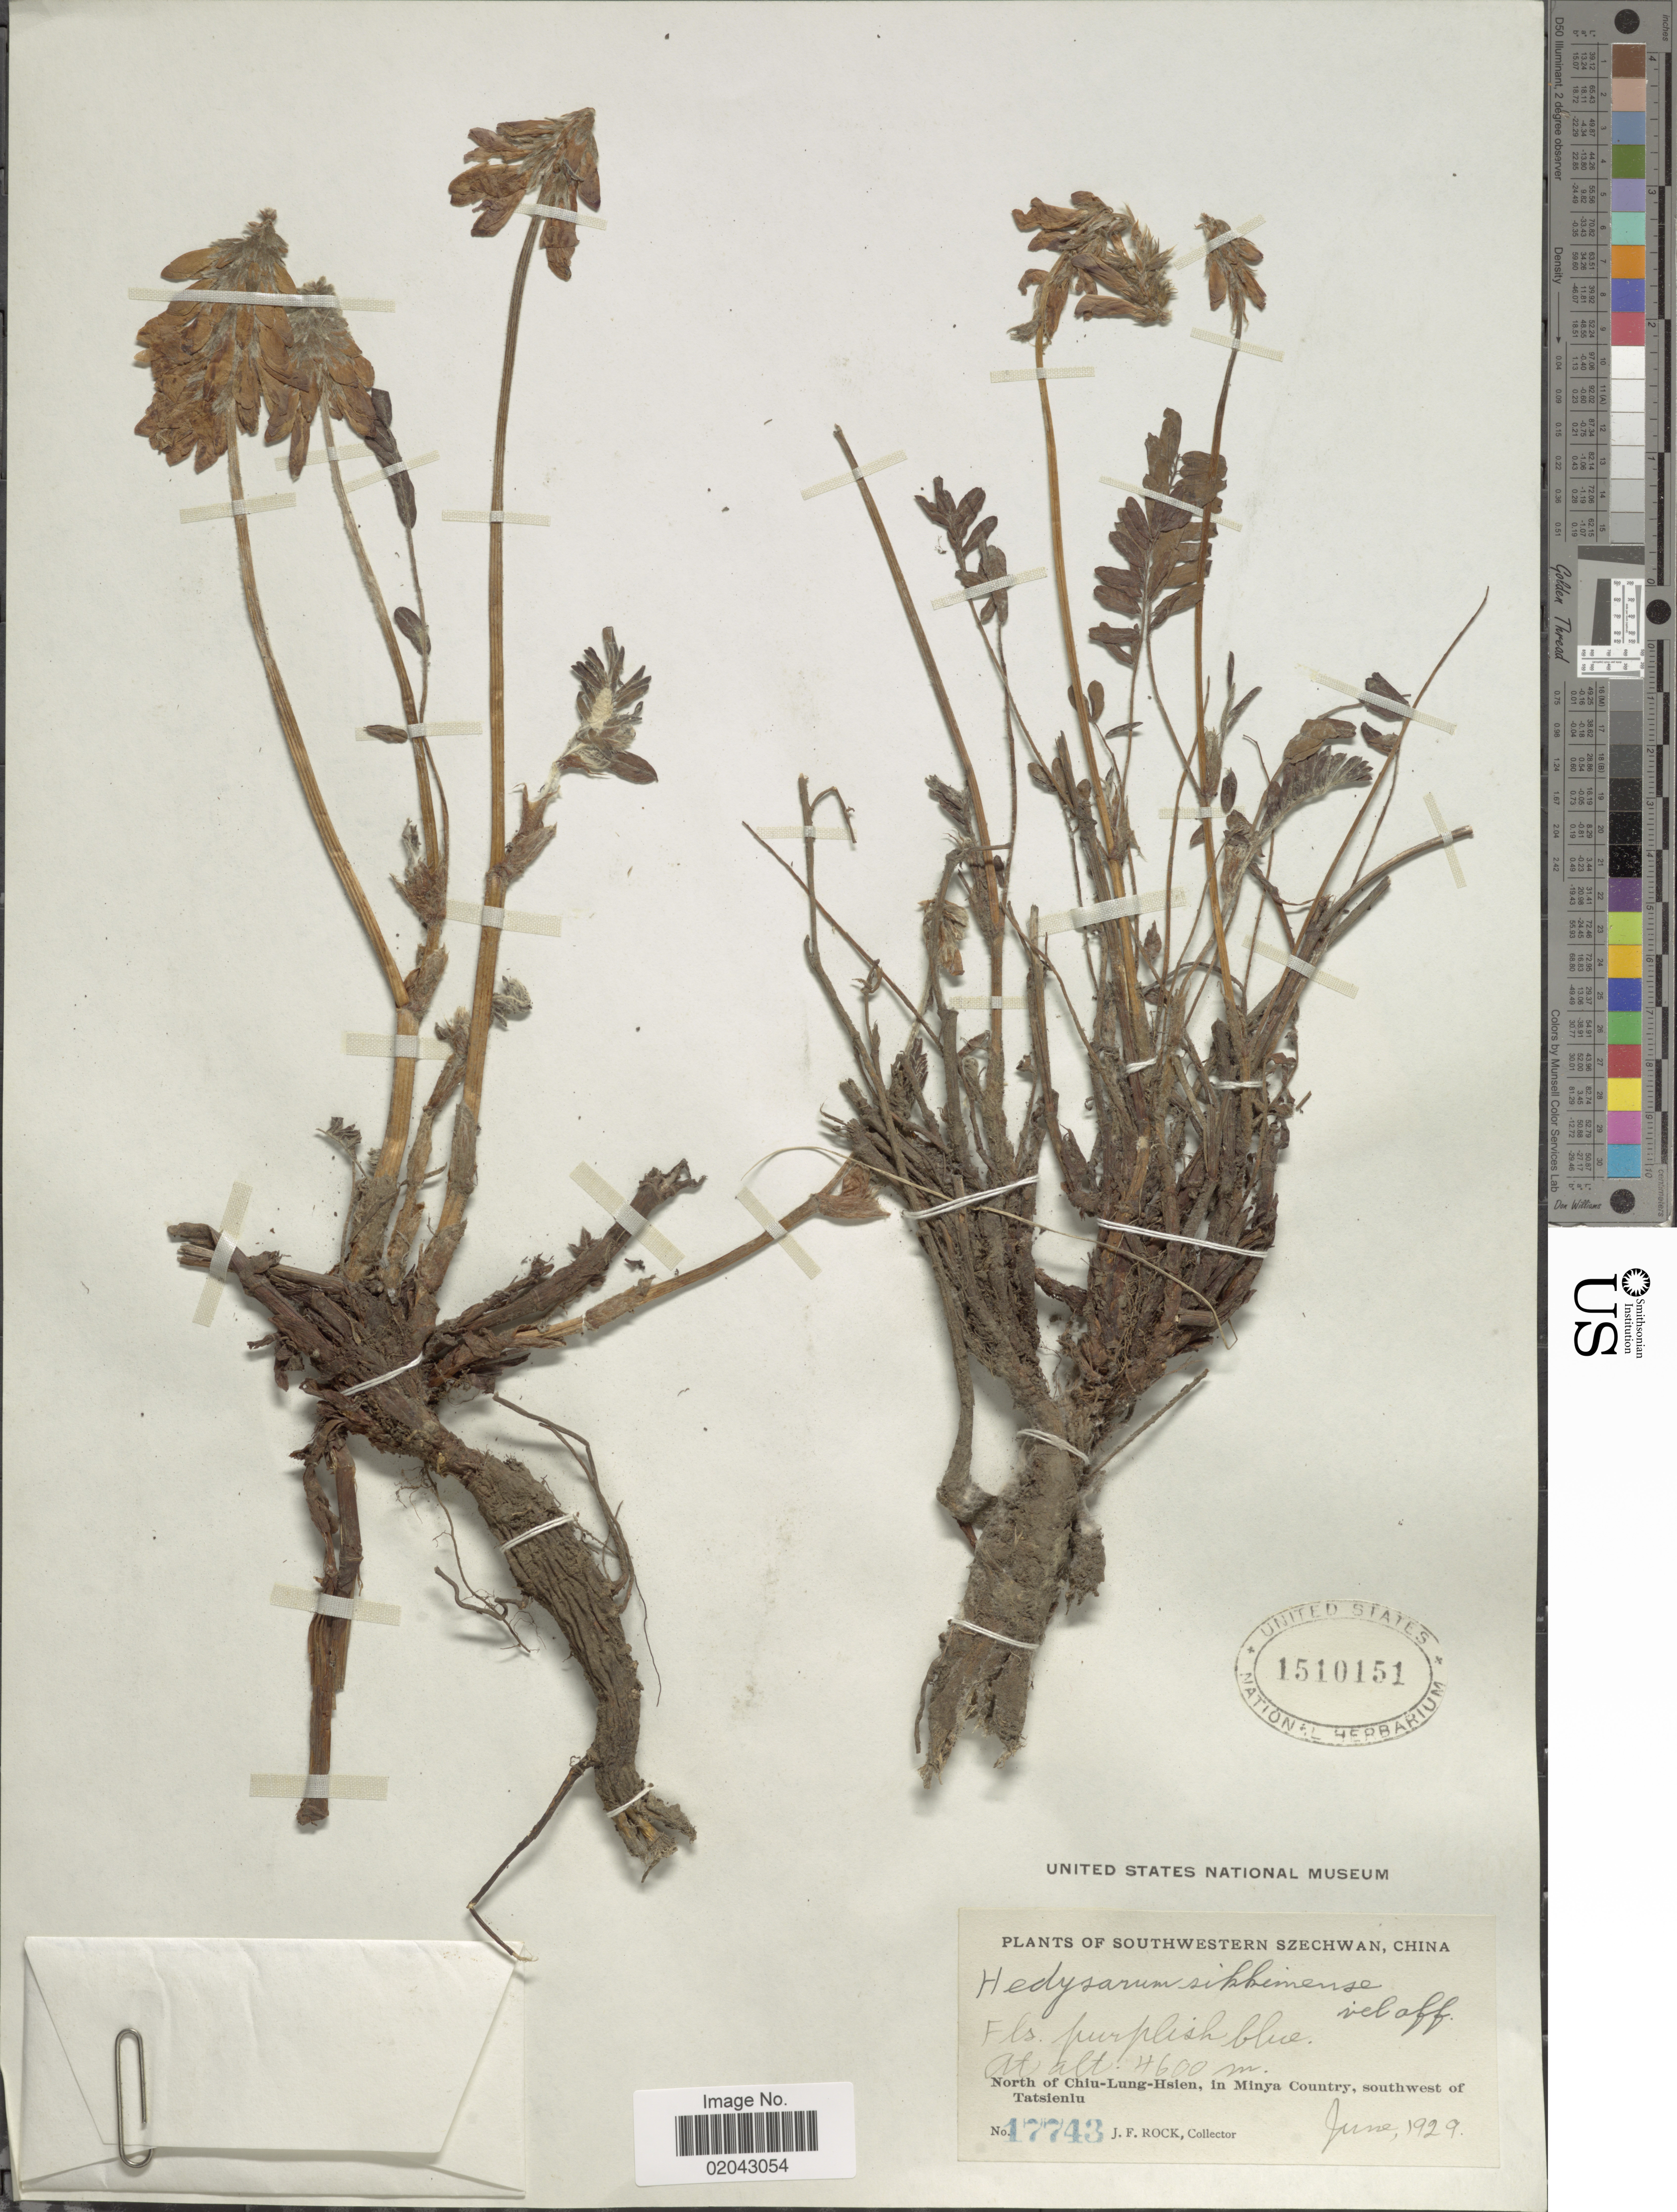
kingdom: Plantae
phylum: Tracheophyta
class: Magnoliopsida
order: Fabales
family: Fabaceae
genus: Hedysarum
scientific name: Hedysarum sikkimense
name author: Baker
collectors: J. Rock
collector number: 17743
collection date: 1929-06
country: China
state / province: Sichuan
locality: Southwestern Szechwan, North of Chiu-Lung Hsien, in Minya Country, southwest of Tatsieniu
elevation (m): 4600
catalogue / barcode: US 1510151